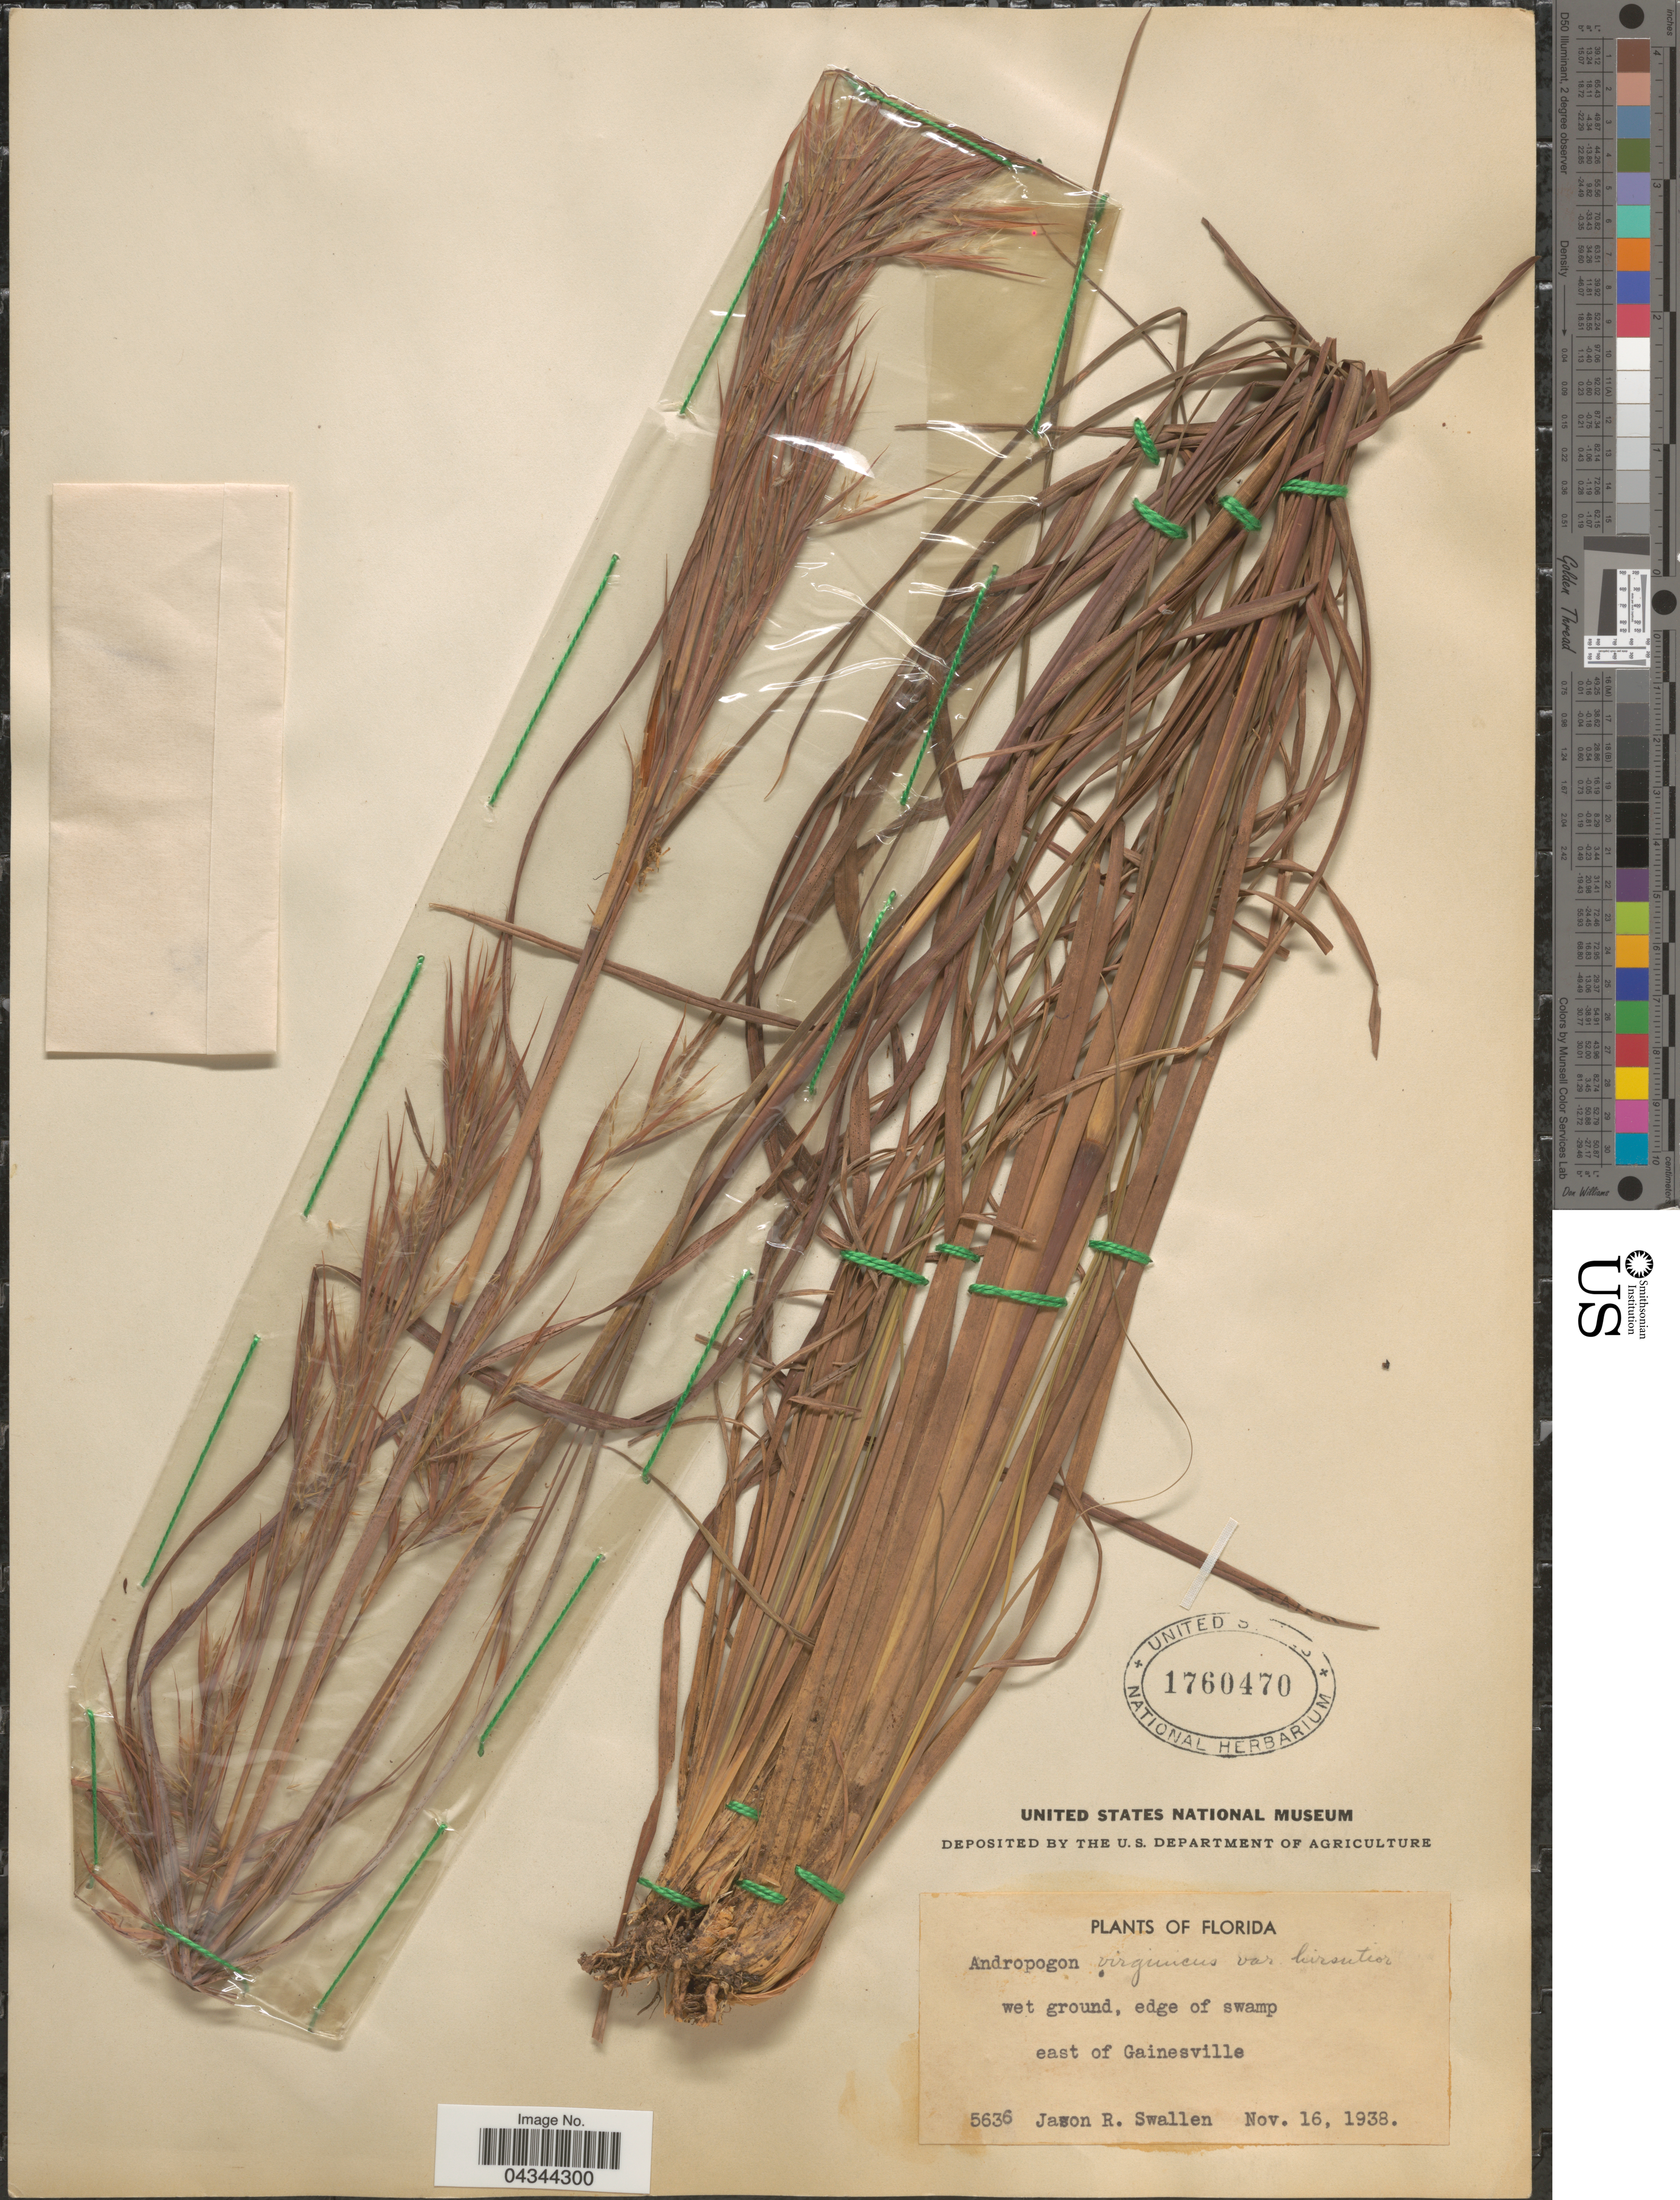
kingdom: Plantae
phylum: Tracheophyta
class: Liliopsida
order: Poales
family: Poaceae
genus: Andropogon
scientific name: Andropogon virginicus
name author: L.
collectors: J. R. Swallen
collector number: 5636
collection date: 1938-11-16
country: United States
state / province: Florida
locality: East of Gainesville.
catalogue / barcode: US 1760470